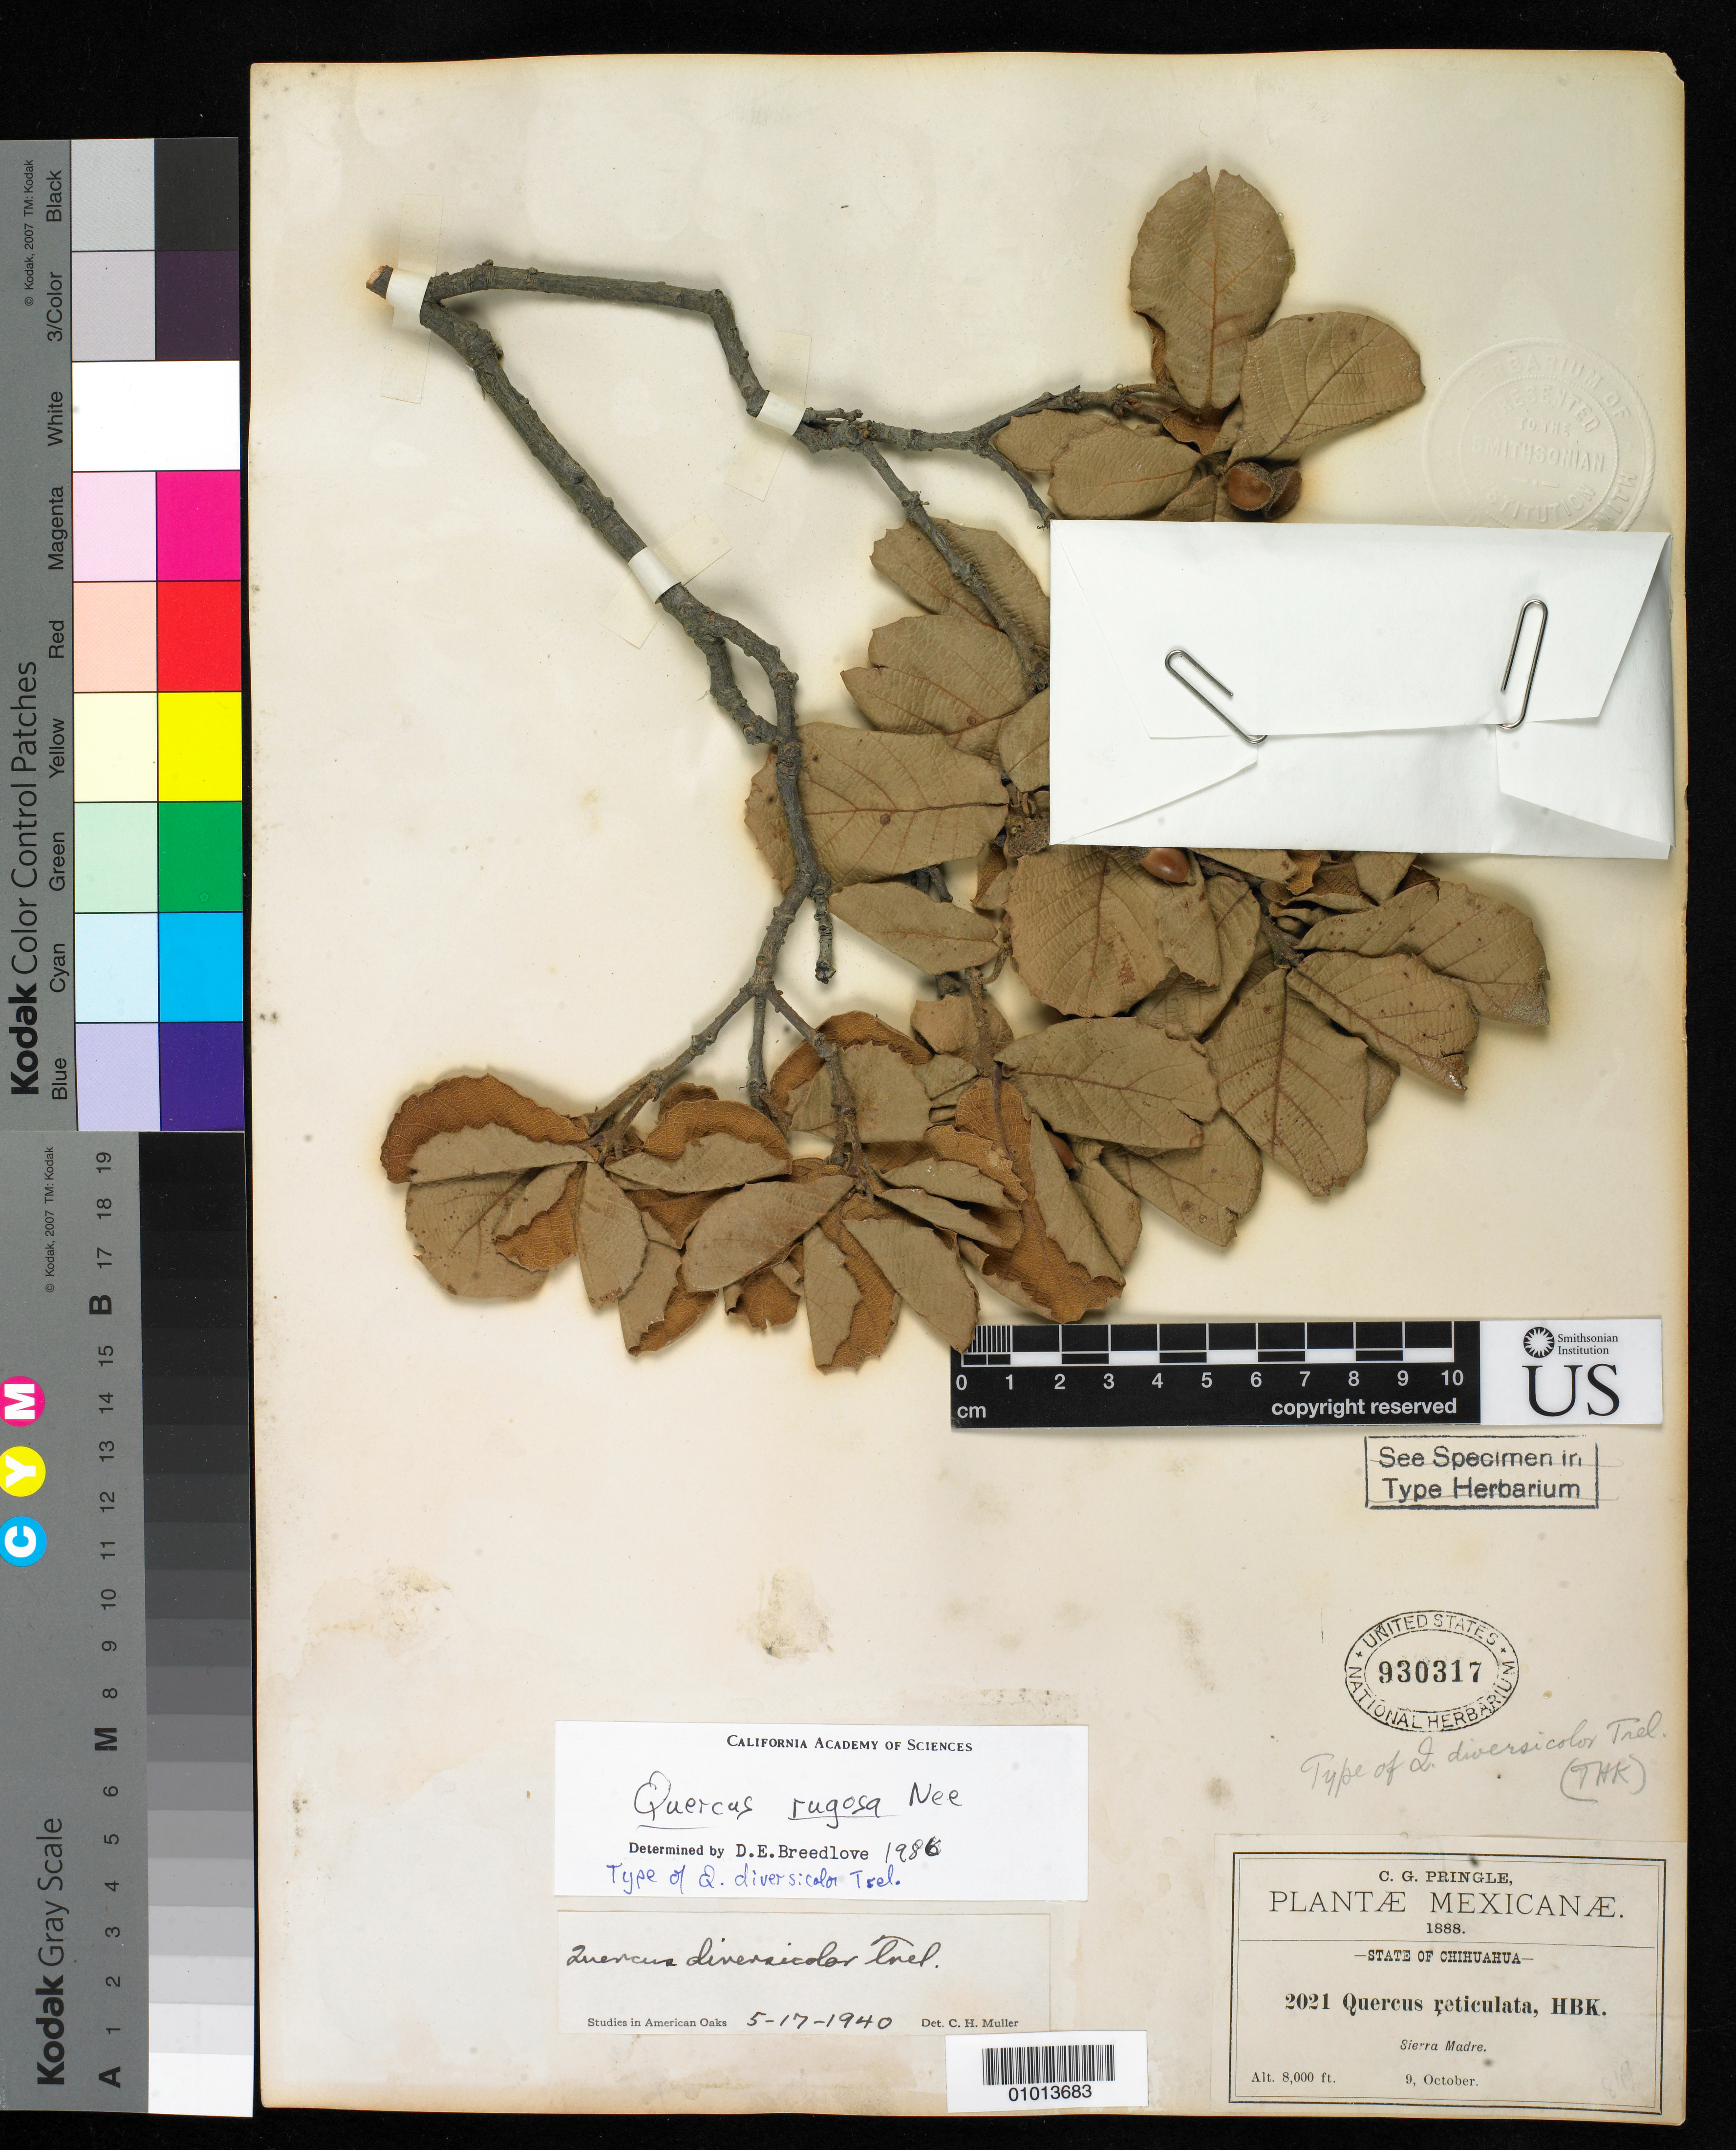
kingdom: Plantae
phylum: Tracheophyta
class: Magnoliopsida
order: Fagales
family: Fagaceae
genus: Quercus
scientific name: Quercus diversicolor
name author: Trel.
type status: Isotype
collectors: C. G. Pringle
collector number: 2021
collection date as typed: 09 Oct 1888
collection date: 1888-10-09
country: Mexico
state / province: Chihuahua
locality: Sierra Madre.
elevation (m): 2438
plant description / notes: Specimen ex John Donnell Smith herbarium.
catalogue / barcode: US 930317